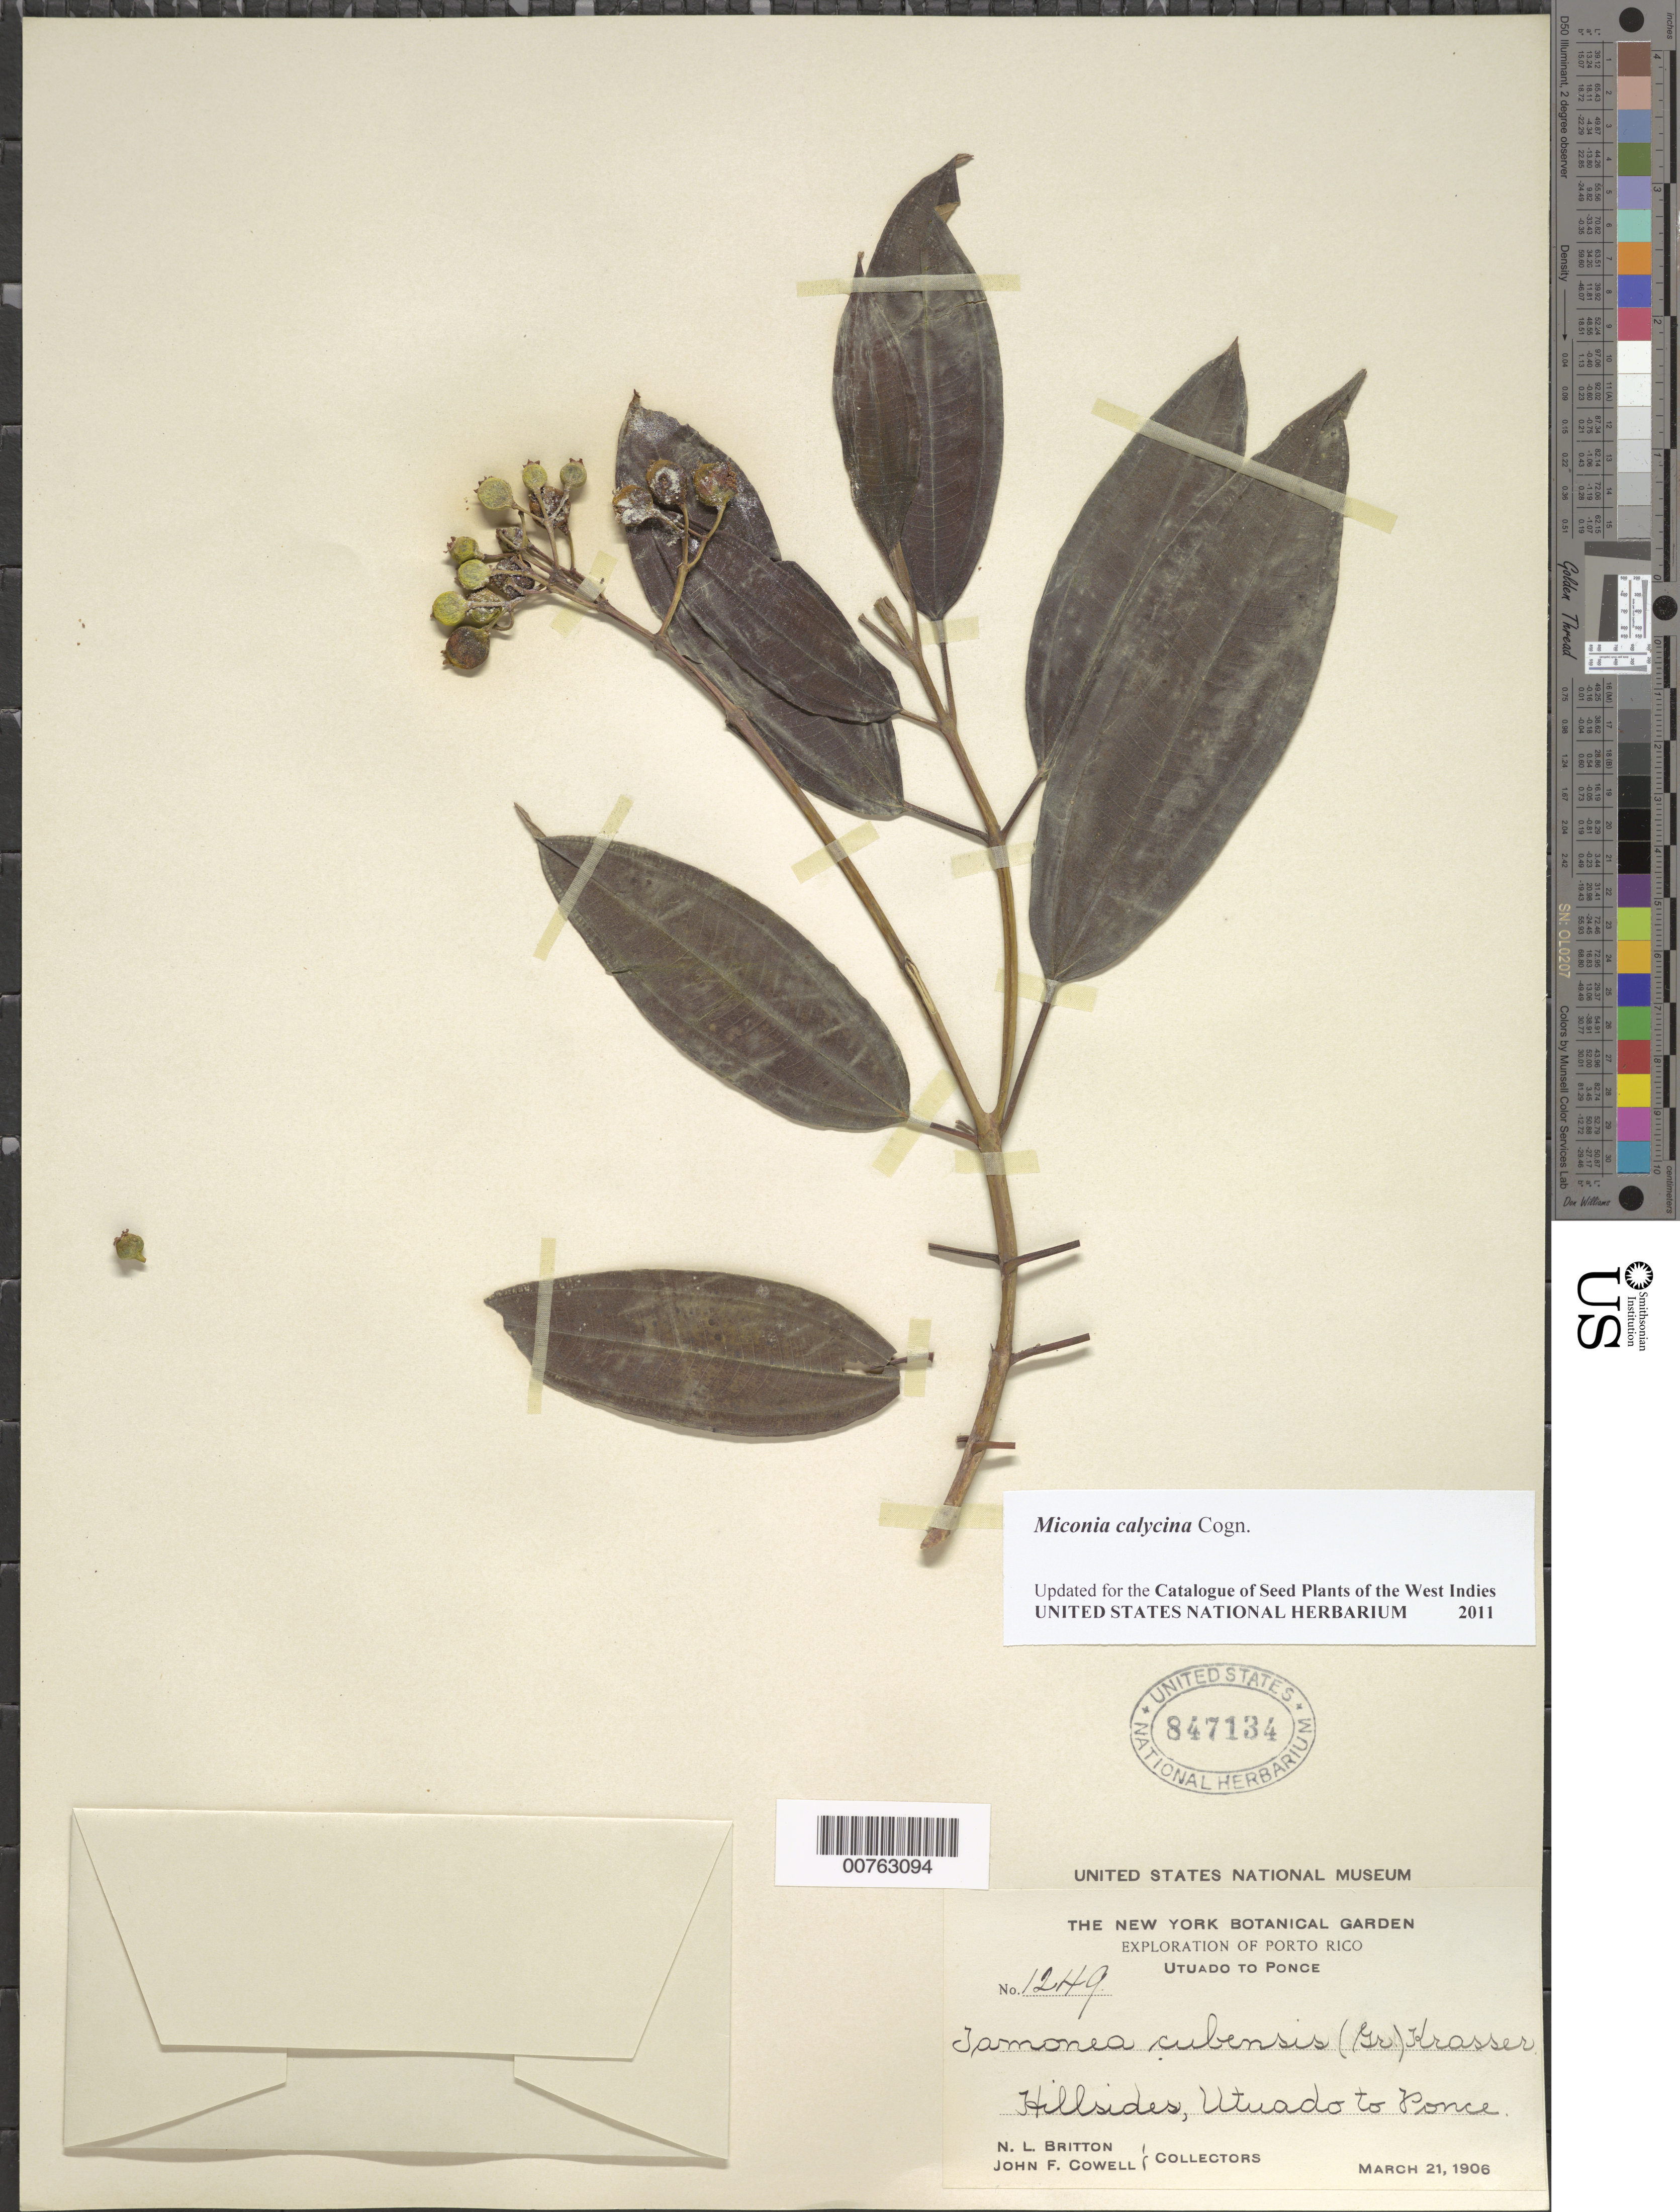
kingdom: Plantae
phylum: Tracheophyta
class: Magnoliopsida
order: Myrtales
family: Melastomataceae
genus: Miconia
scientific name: Miconia cubensis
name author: (C. Wright ex Griseb.) C. Wright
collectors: N. Britton & J. F. Cowell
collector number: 1249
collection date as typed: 21 Mar 1906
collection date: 1906-03-21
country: Puerto Rico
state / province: Ponce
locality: Utuado to Ponce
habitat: Hillsides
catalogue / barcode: US 847134